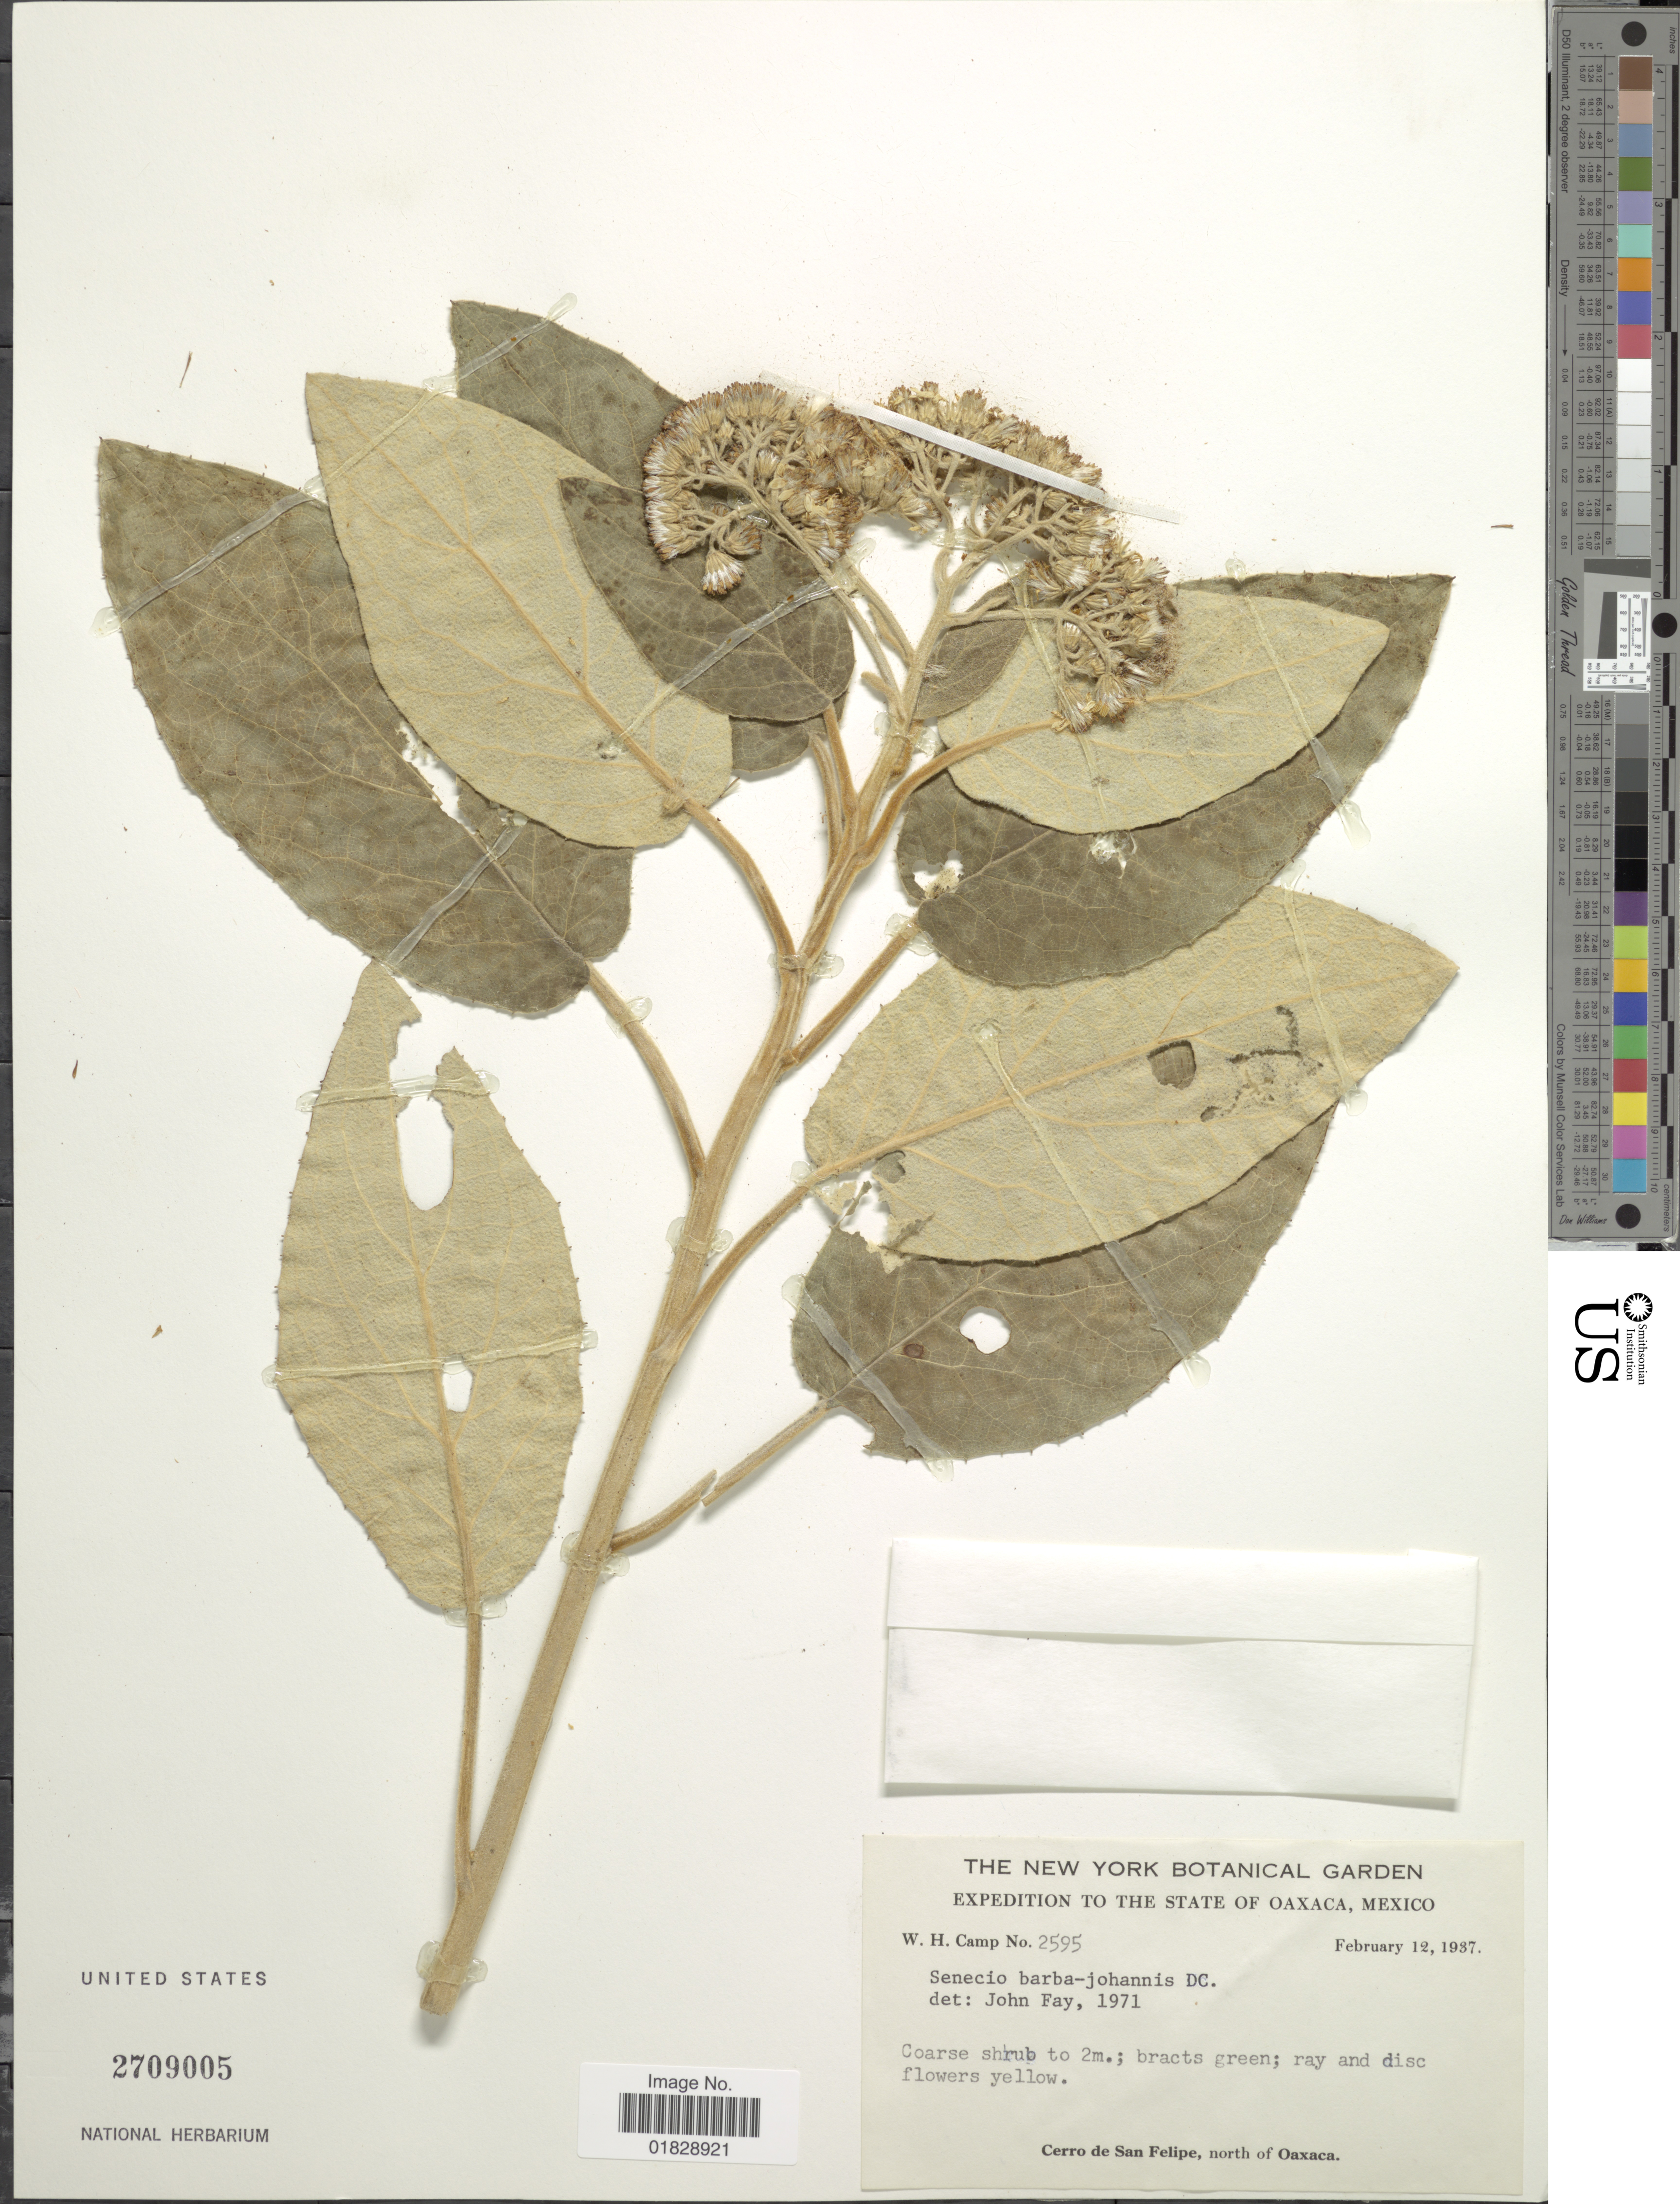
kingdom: Plantae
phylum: Tracheophyta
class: Magnoliopsida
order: Asterales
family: Asteraceae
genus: Roldana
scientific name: Roldana barba-johannis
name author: (DC.) H. Rob. & Brettell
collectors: W. H. Camp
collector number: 2595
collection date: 1937-02-12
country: Mexico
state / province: Oaxaca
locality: State of Oaxaca, Mexico. Cerro de San Felipe, north of Oaxaca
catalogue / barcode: US 2709005